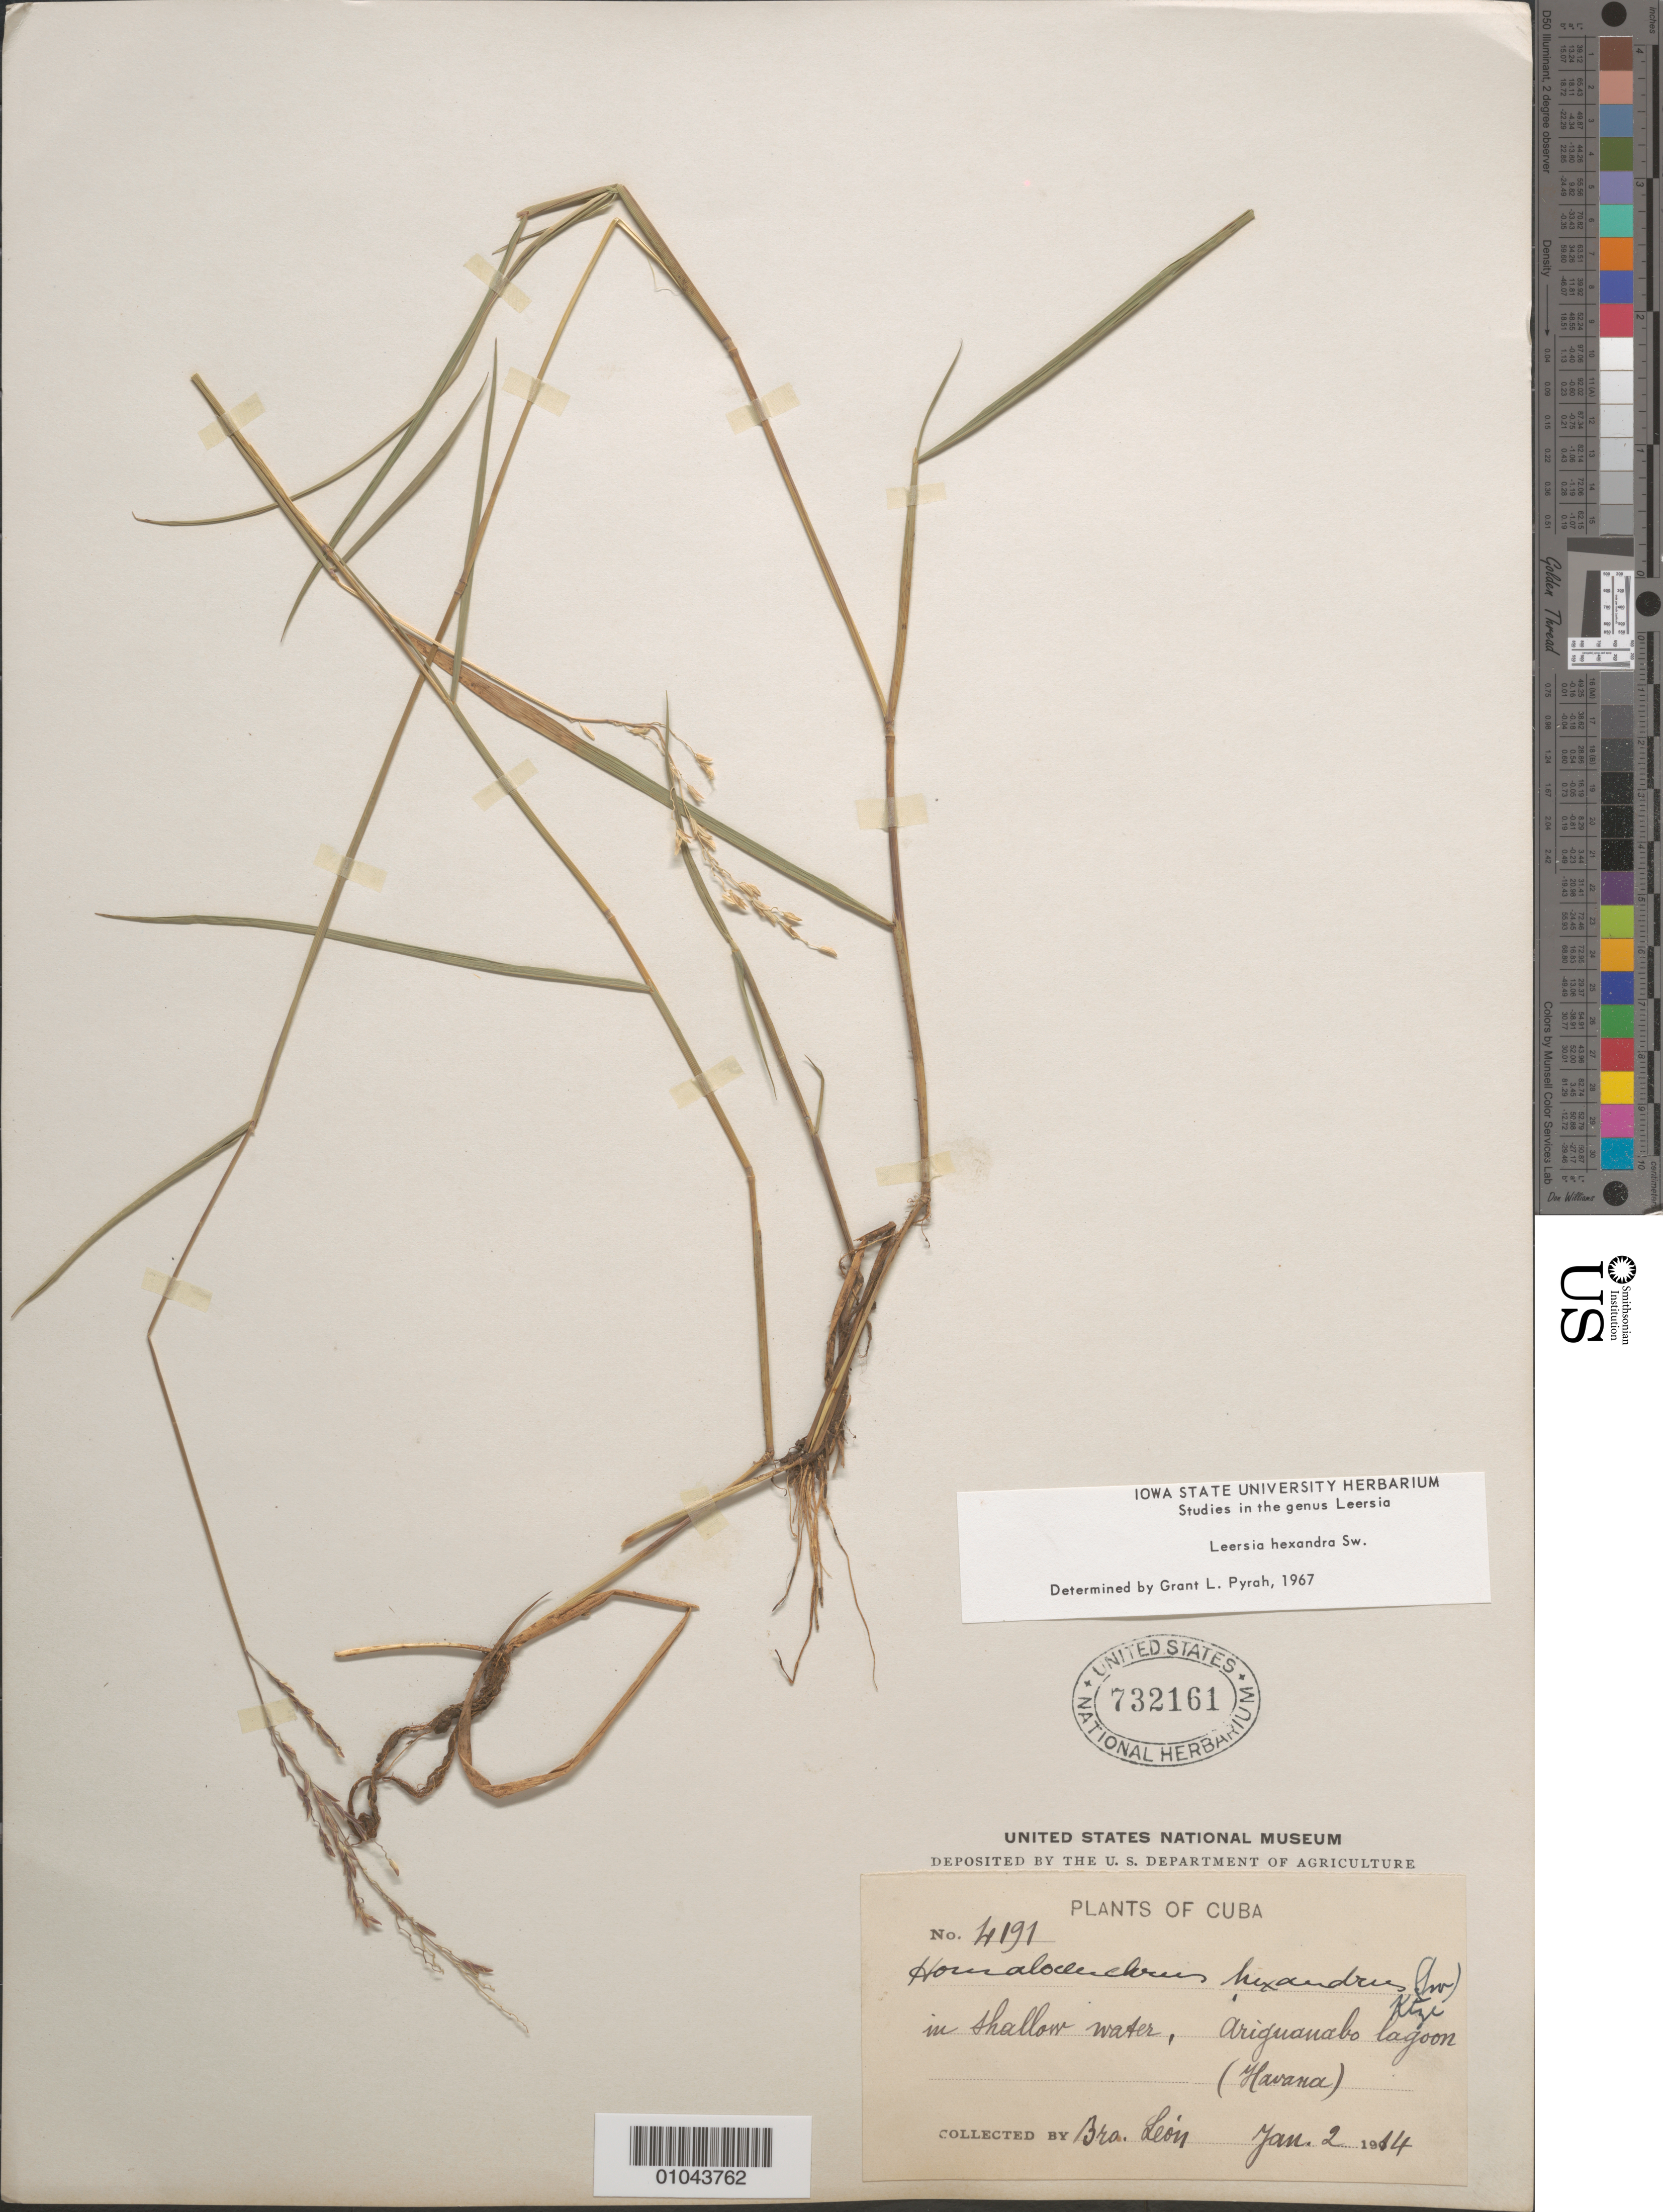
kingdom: Plantae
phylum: Tracheophyta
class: Liliopsida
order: Poales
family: Poaceae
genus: Leersia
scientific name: Leersia hexandra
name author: Sw.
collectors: Bro. León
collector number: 4191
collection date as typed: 02 Jan 1914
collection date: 1914-01-02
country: Cuba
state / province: La Habana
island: Cuba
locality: In shallow water, Ariguanabo lagoon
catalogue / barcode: US 732161